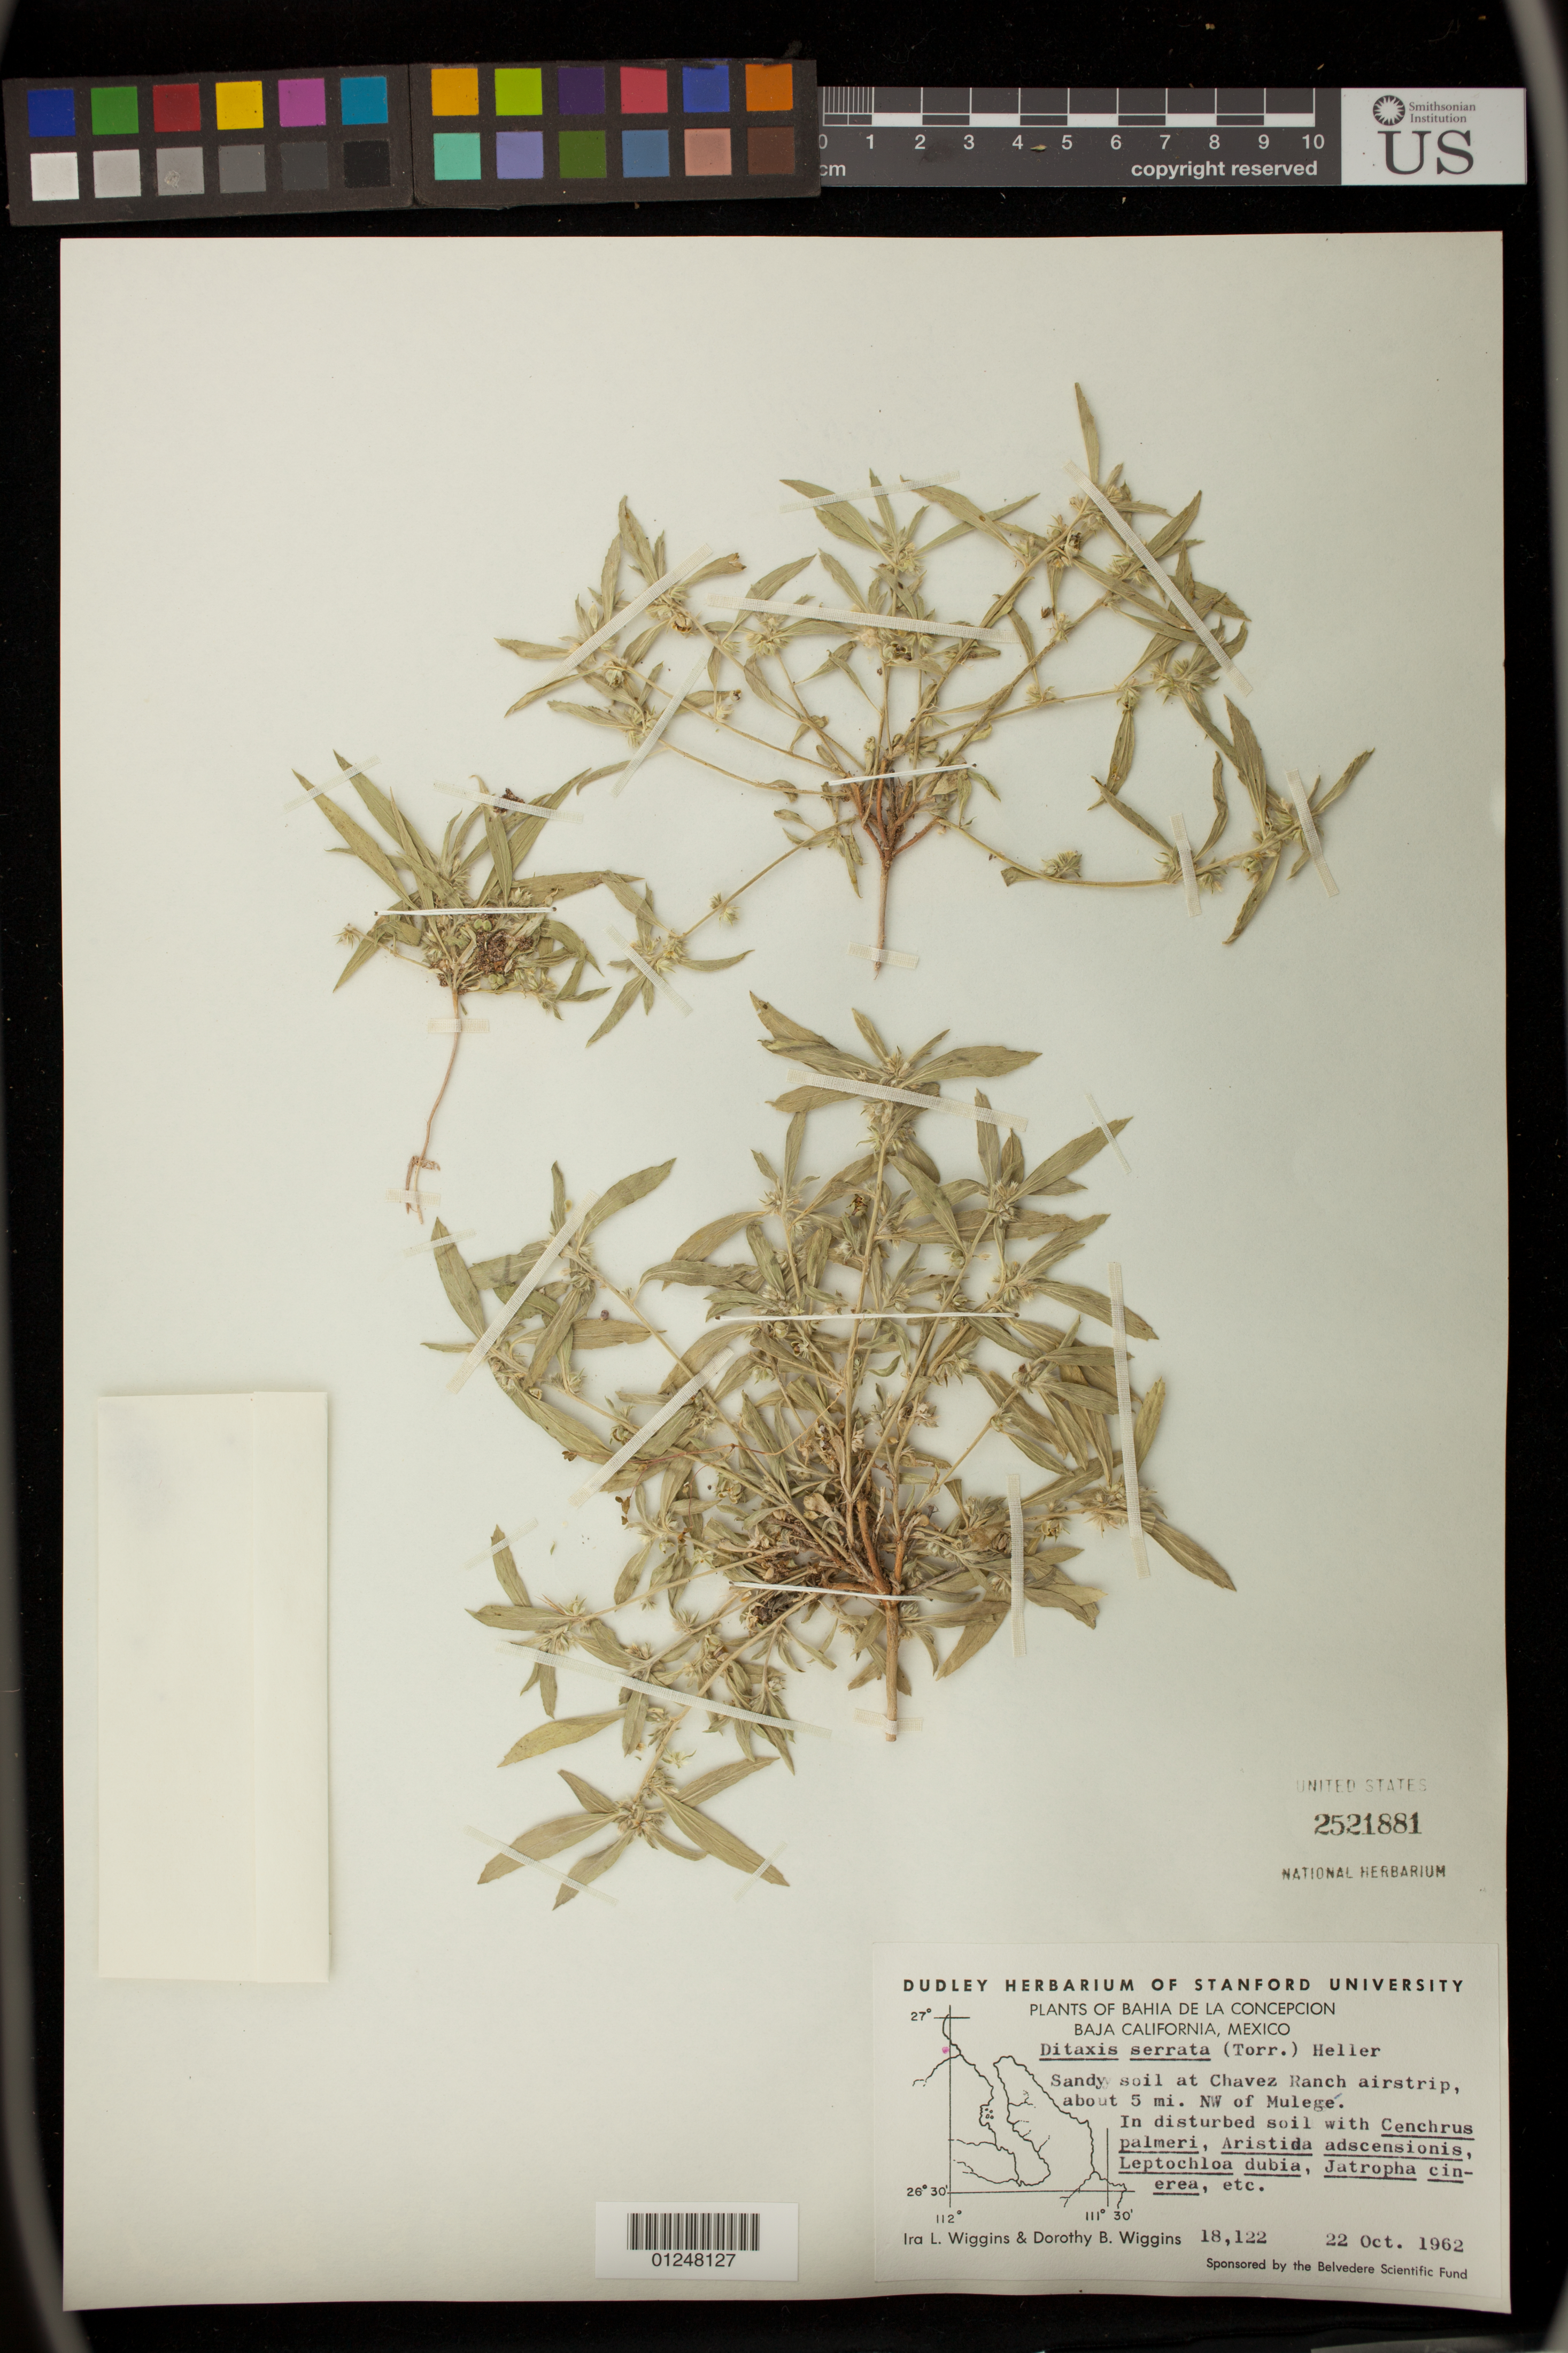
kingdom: Plantae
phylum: Tracheophyta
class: Magnoliopsida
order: Malpighiales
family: Euphorbiaceae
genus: Argythamnia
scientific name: Argythamnia serrata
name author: (Torr.) Müll. Arg.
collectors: I. L. Wiggins & D. B. Wiggins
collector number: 18122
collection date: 1962-10-22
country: Mexico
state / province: Baja California Sur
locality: Bahia de la Concepcion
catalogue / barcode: US 2521881